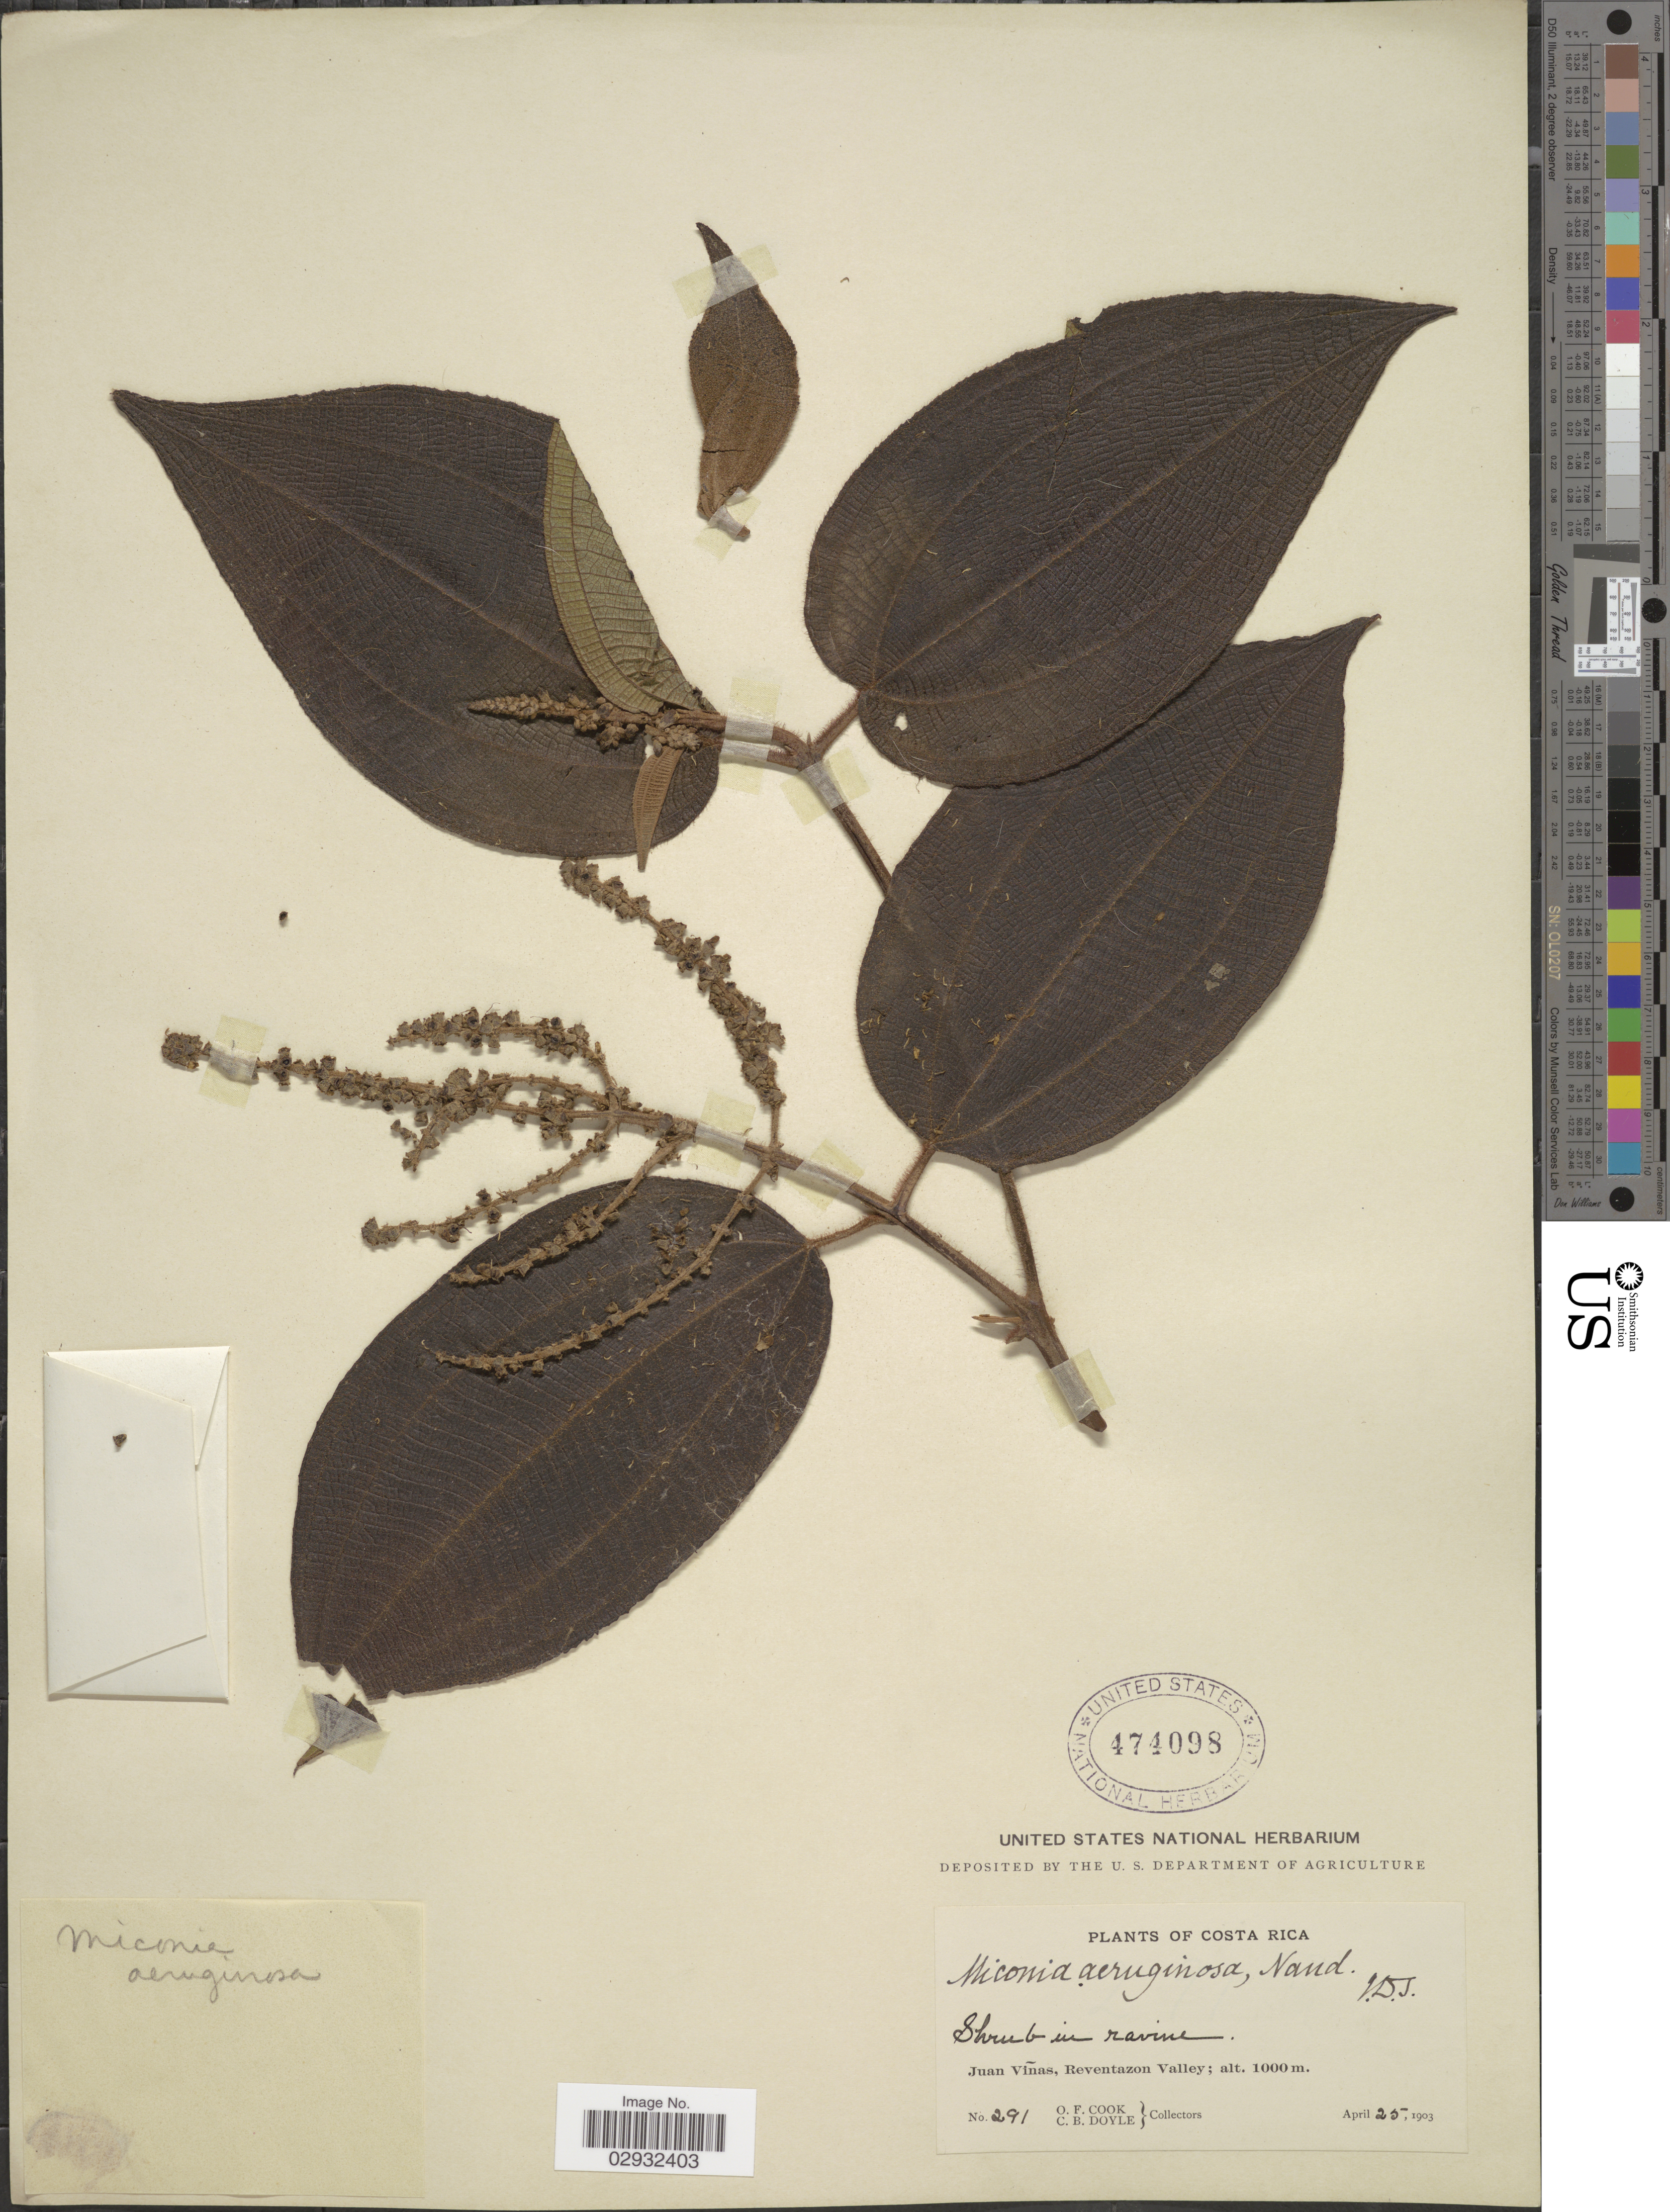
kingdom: Plantae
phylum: Tracheophyta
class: Magnoliopsida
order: Myrtales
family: Melastomataceae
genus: Miconia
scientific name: Miconia desmantha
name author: Benth.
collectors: O. F. Cook & C. Doyle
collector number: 291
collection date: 1903-04-25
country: Costa Rica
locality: Juan Viñas, Reventazon Valley.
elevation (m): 1000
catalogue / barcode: US 474098